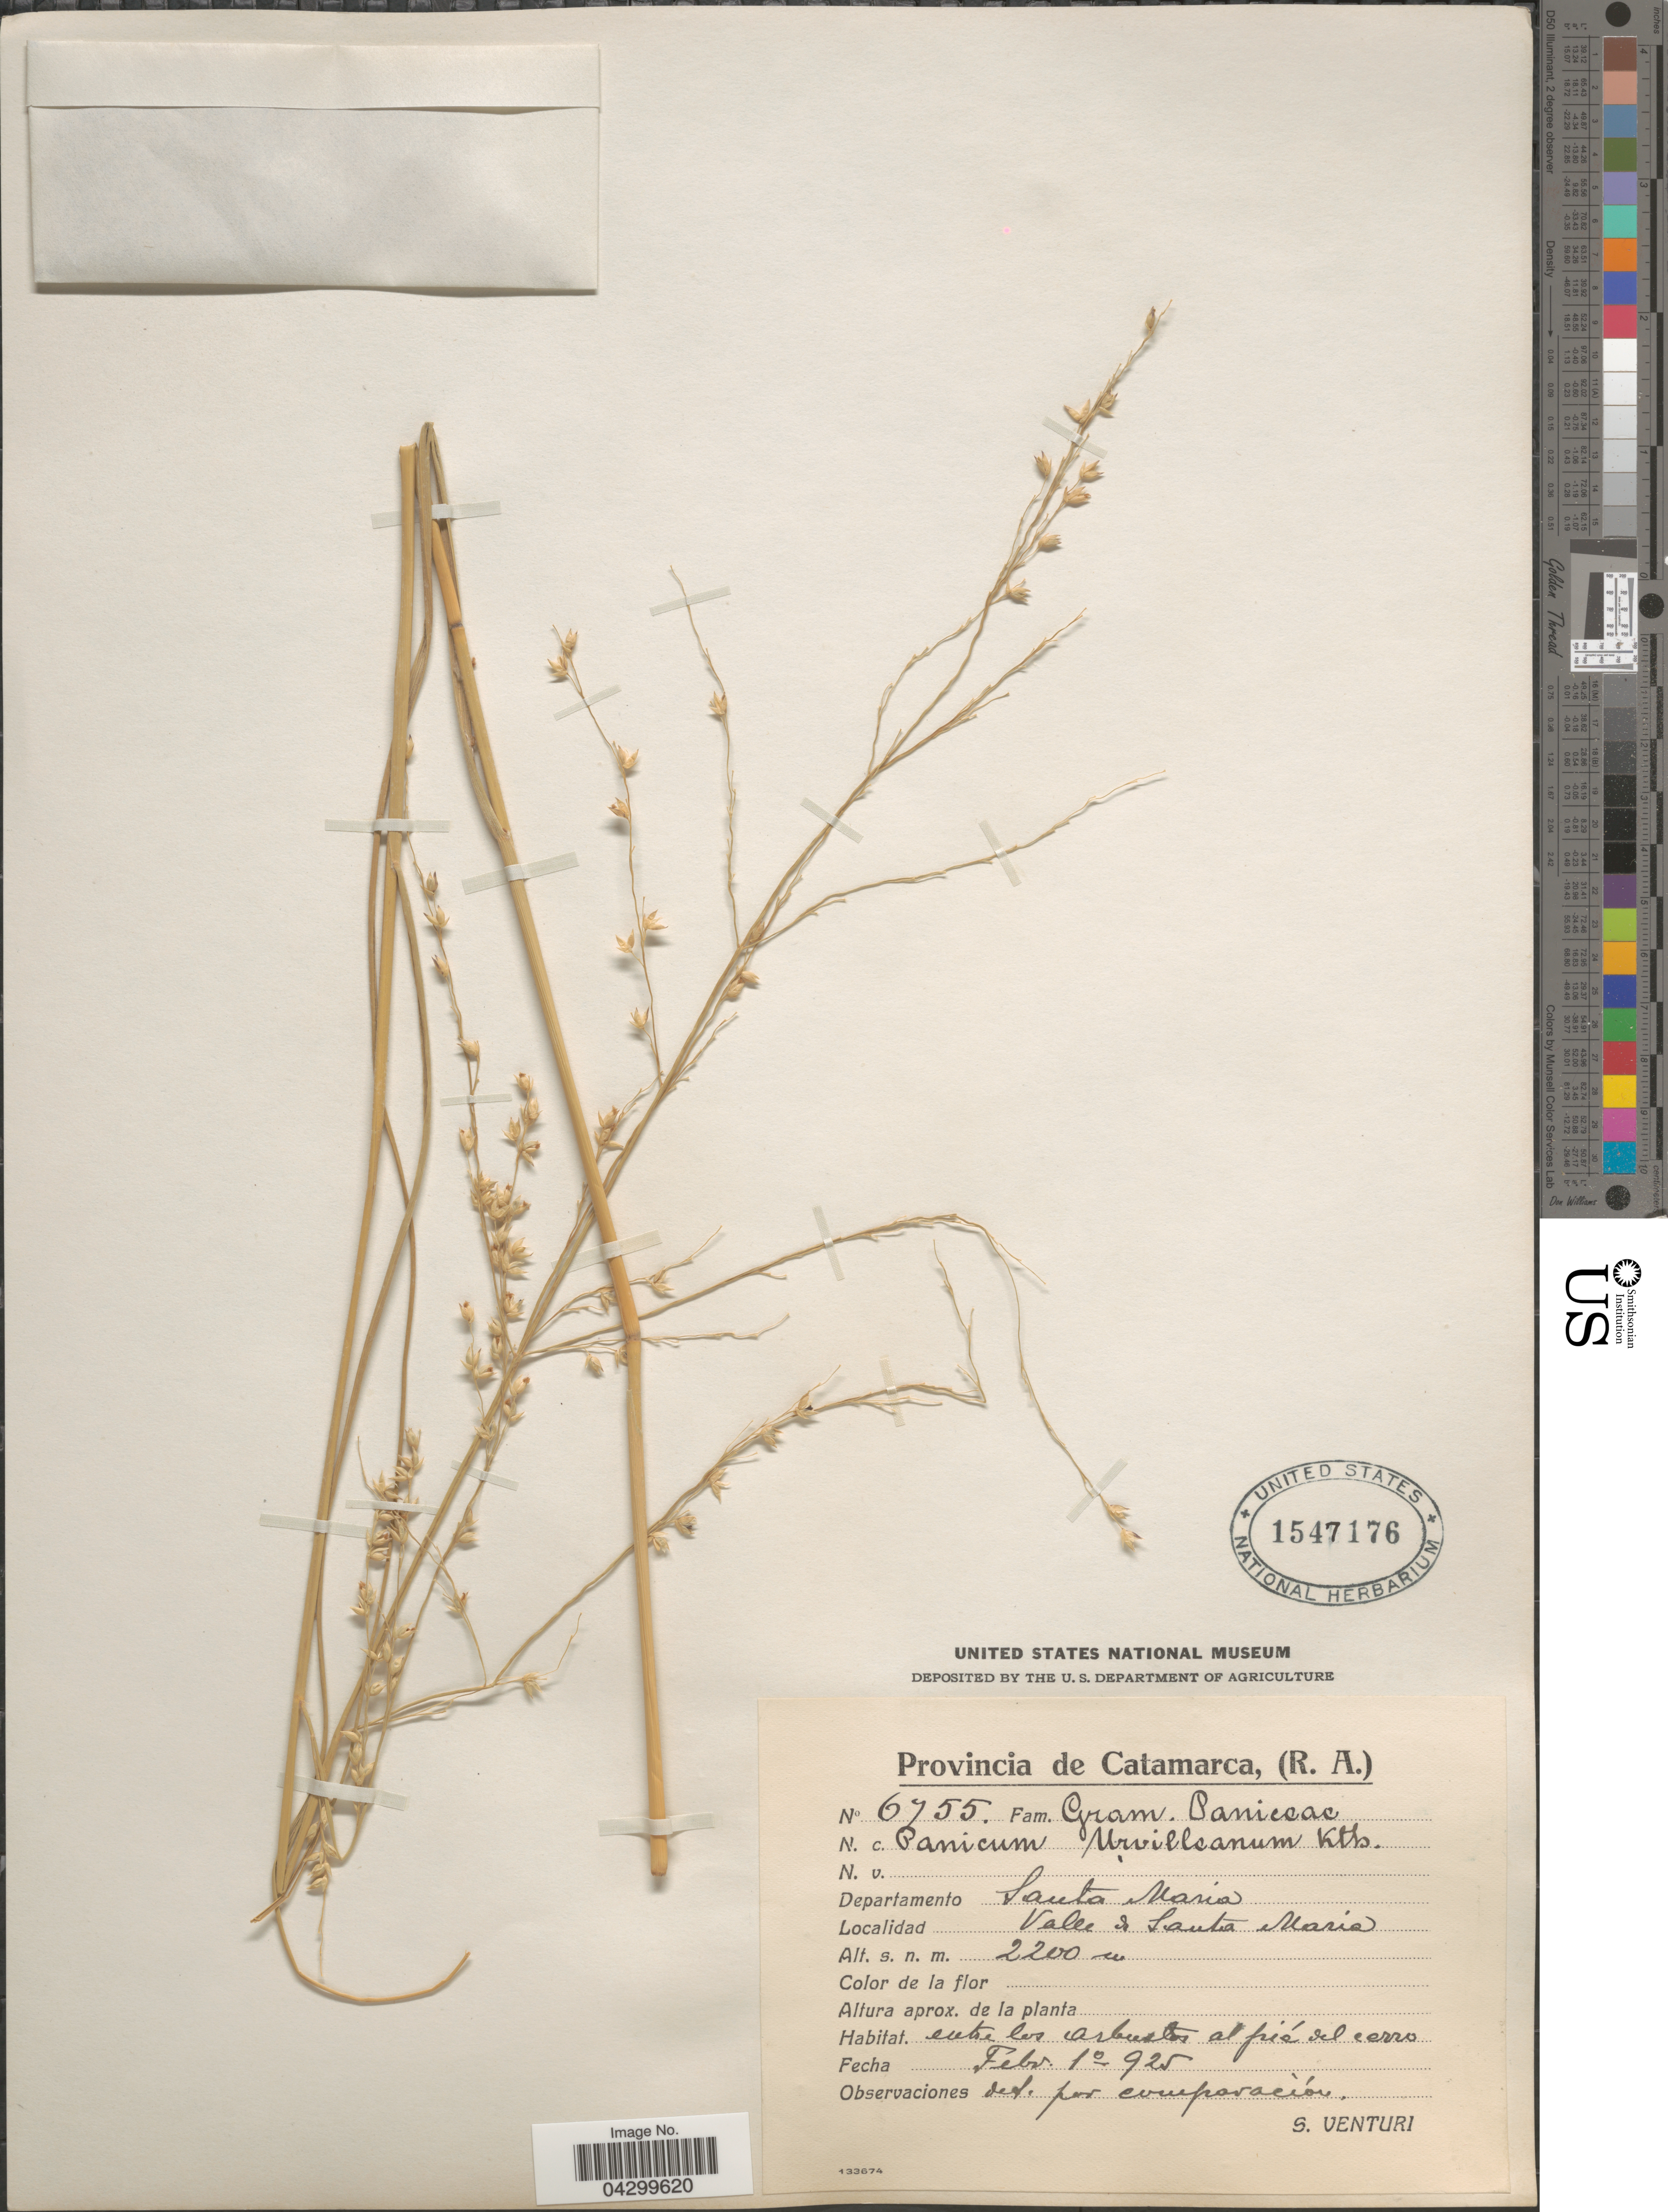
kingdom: Plantae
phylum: Tracheophyta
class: Liliopsida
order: Poales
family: Poaceae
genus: Panicum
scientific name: Panicum chloroleucum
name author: Griseb.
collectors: S. Venturi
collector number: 6755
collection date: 1925-02-01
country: Argentina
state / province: Catamarca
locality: (R.A.) Departamento Santa Maria. Valee de Santa Maria.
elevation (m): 2200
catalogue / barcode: US 1547176